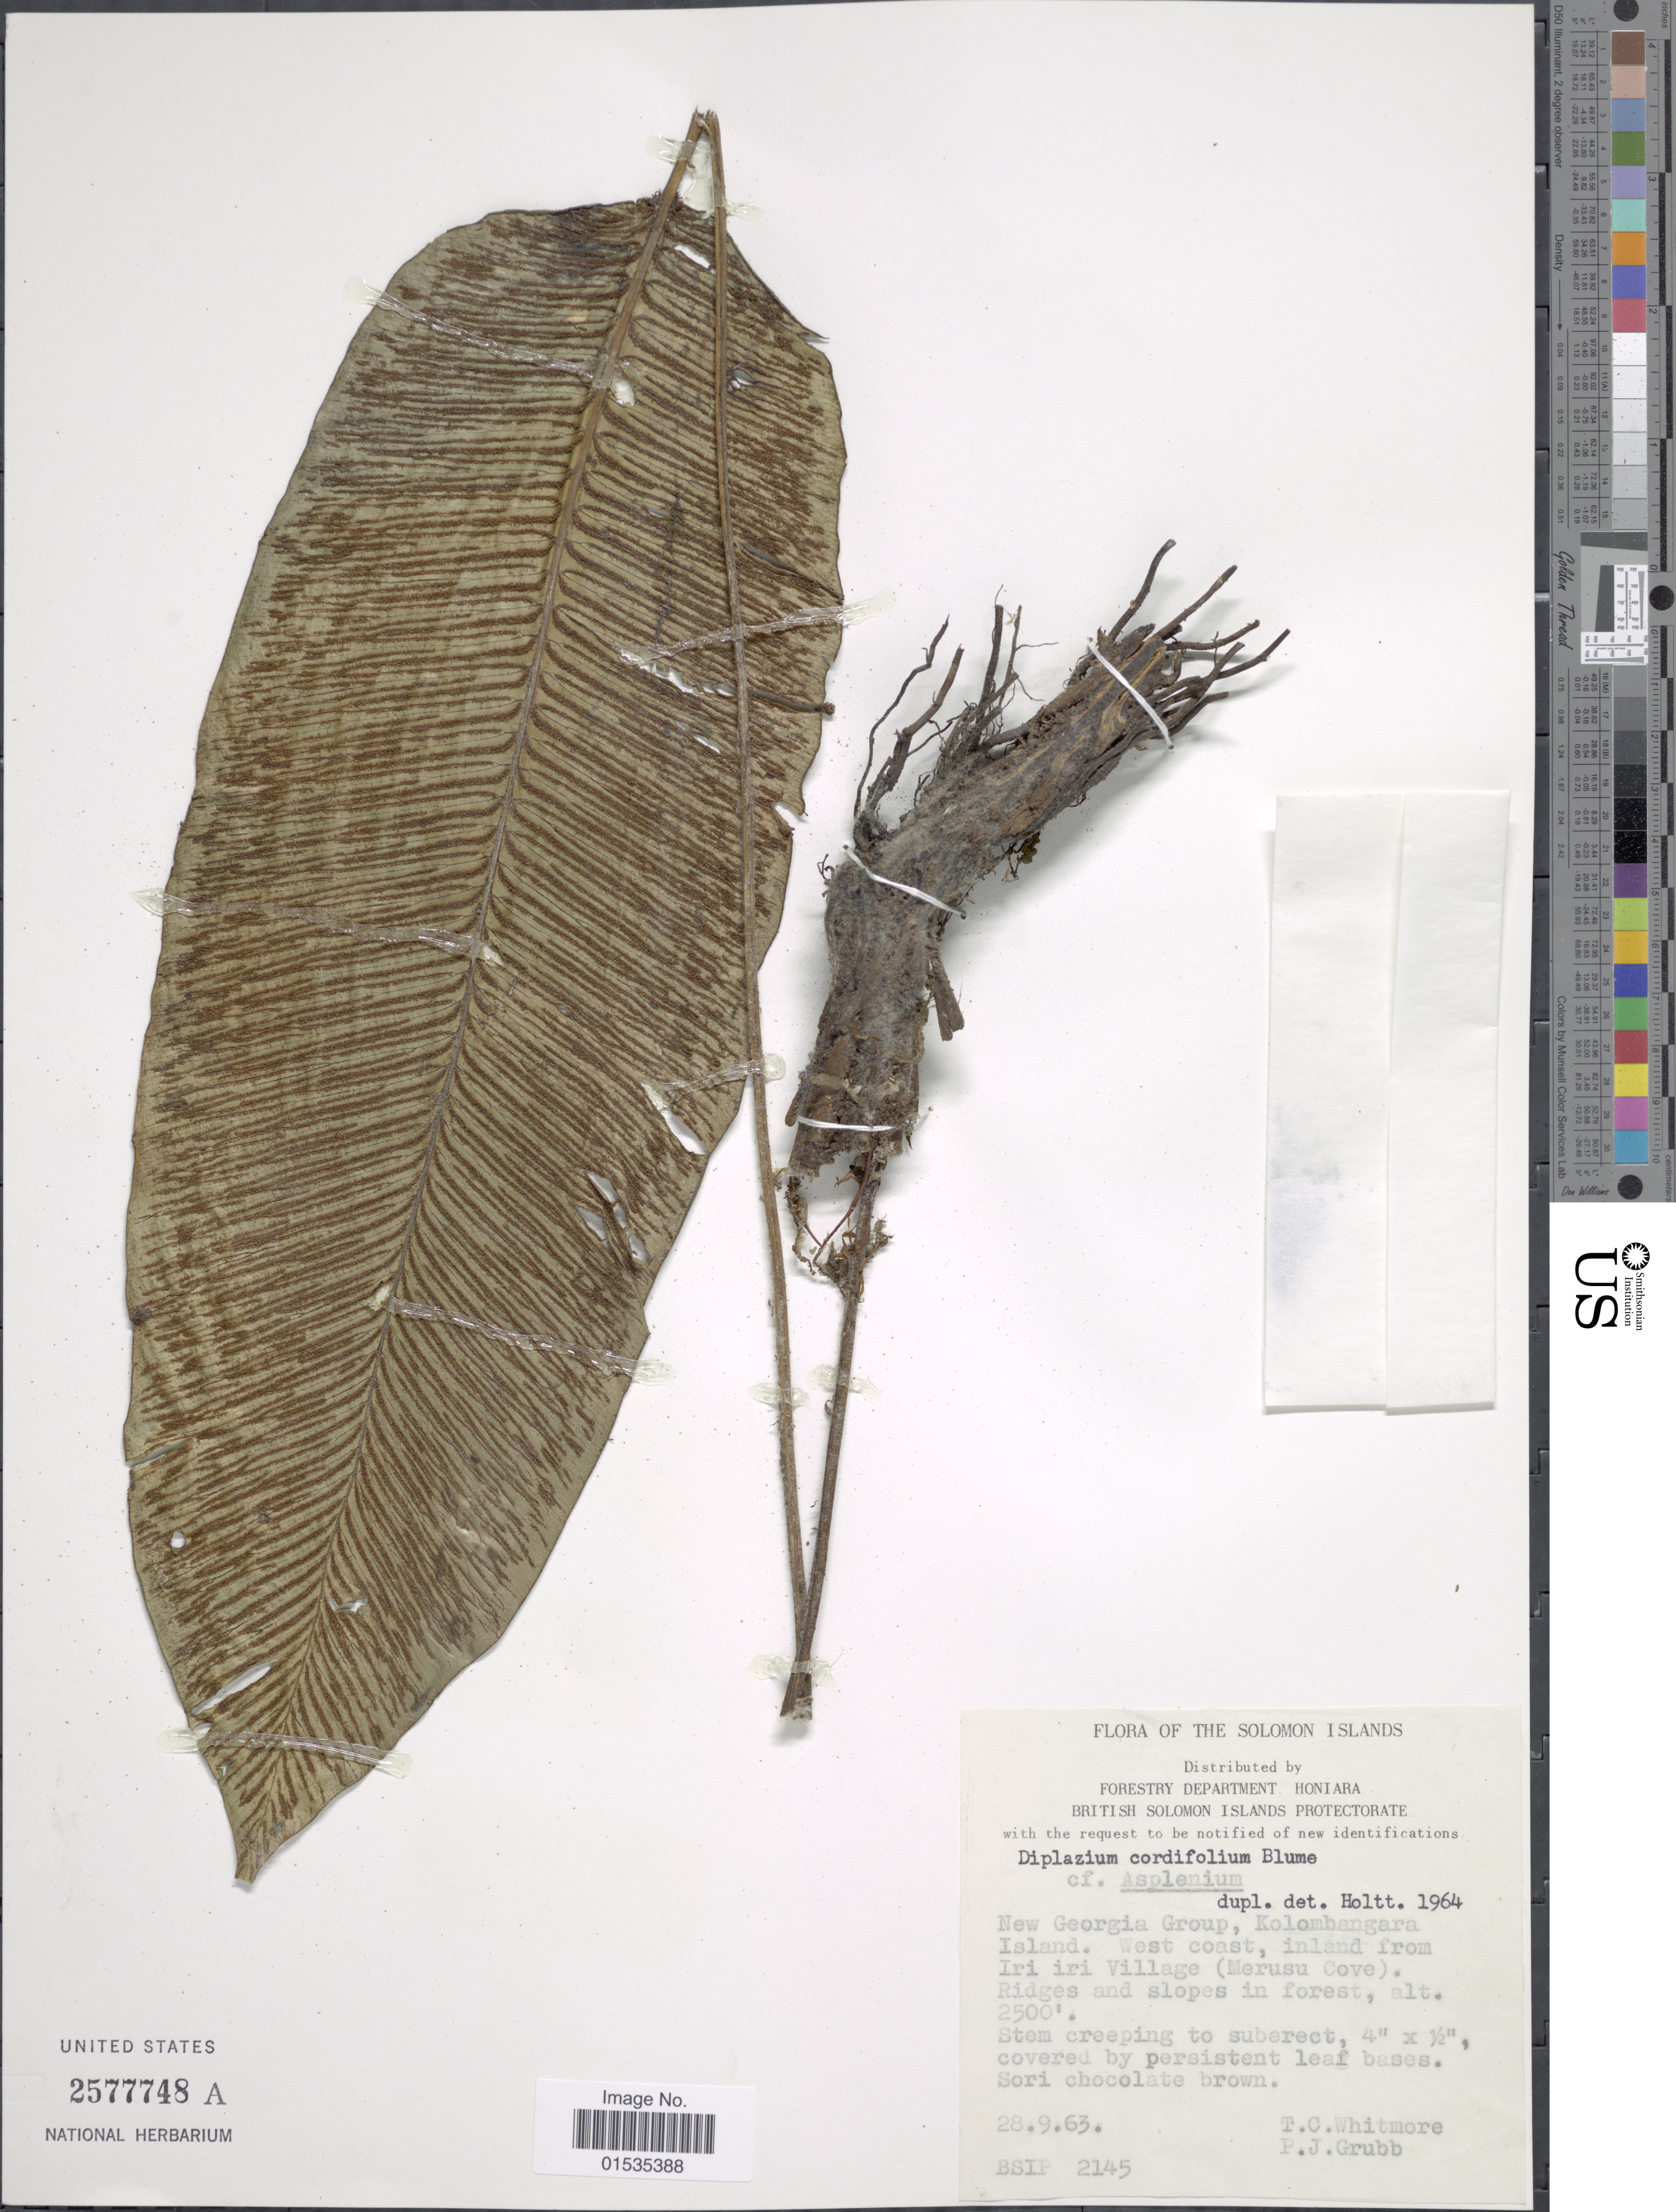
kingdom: Plantae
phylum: Tracheophyta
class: Polypodiopsida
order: Polypodiales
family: Athyriaceae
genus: Diplazium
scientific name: Diplazium cordifolium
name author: Blume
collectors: T. C. Whitmore & P. J. Grubb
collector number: BSIP 2145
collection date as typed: Transcribed d/m/y: 28/9/63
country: Solomon Islands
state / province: Solomon Islands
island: Kolombangara [Nduke]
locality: New Georgia Group, Kolombangara Island, West coast, inland from Iri Iri Village (Merusu Cove)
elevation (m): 762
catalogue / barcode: US 2577748A